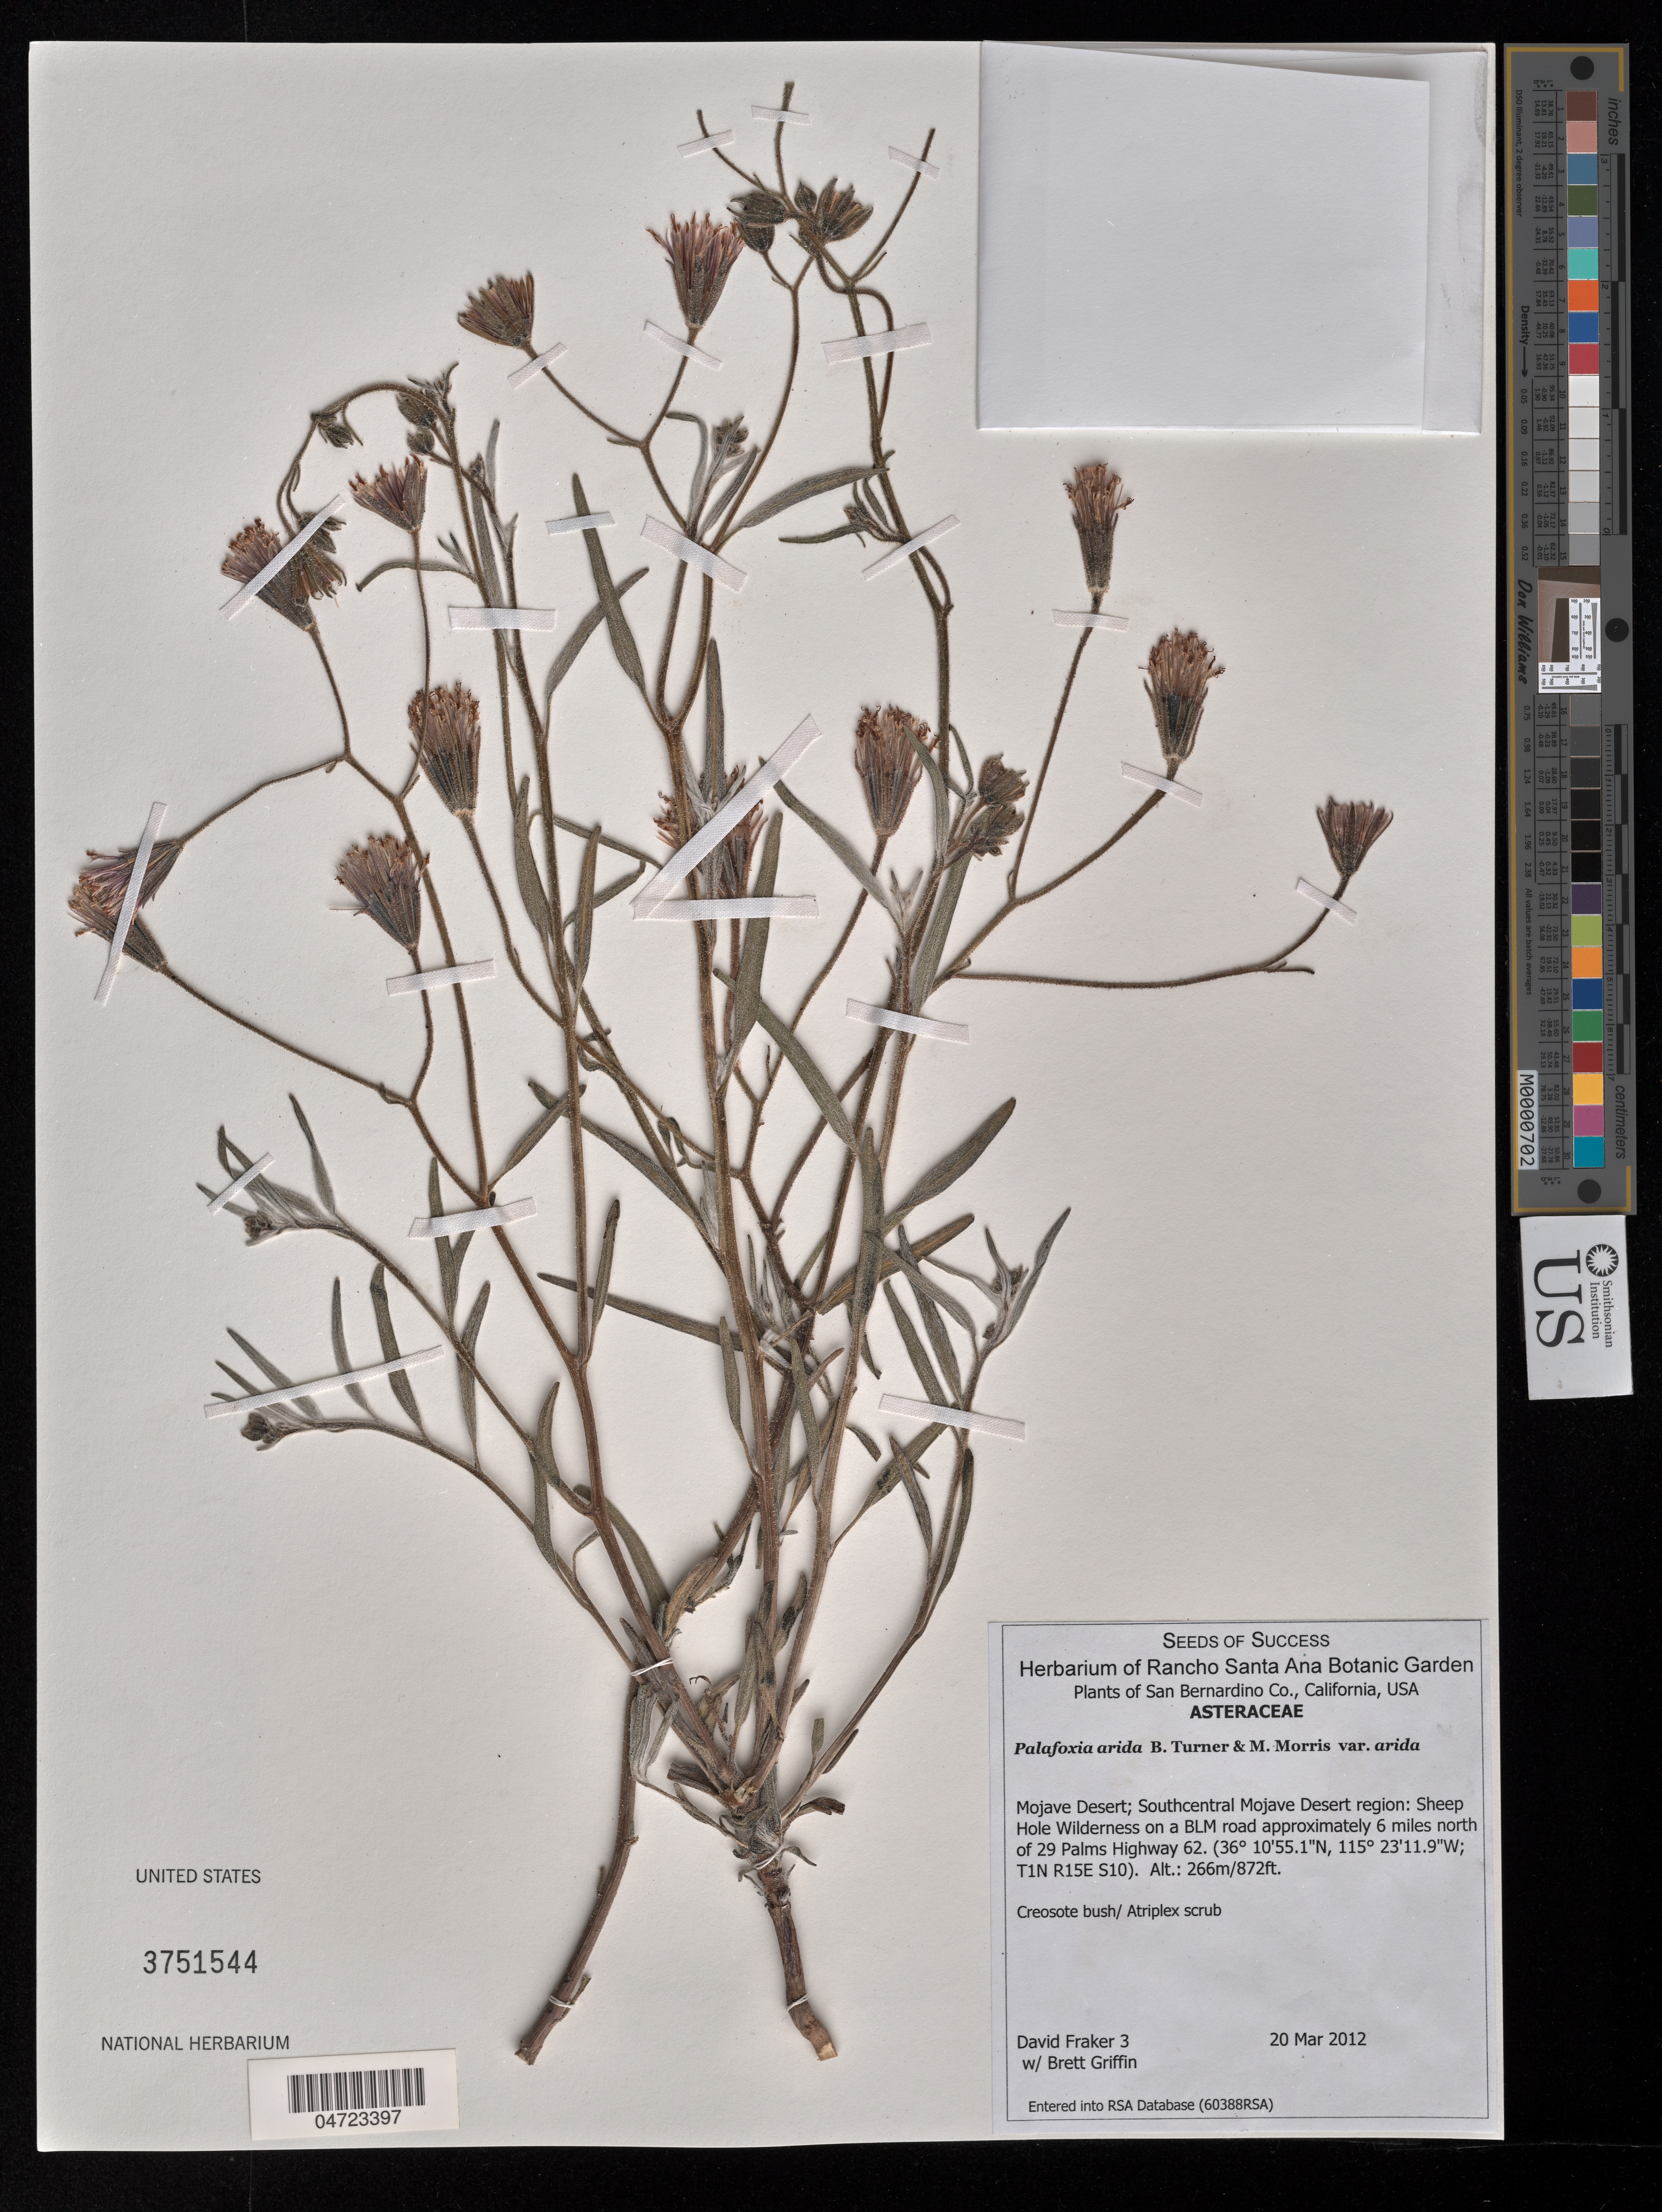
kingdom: Plantae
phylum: Tracheophyta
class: Magnoliopsida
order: Asterales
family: Asteraceae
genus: Palafoxia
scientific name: Palafoxia arida var. arida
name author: B.L. Turner & M.I. Morris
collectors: D. Fraker & B. Griffin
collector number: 3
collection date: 2012-03-20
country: United States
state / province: California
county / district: San Bernardino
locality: San Bernardino Co. Mojave Desert; Southcentral Mojave Desert region: Sheep Hole Wilderness on a BLM road approximately 6 miles north of 29 Palms Highway 62. (T1N R15E S10).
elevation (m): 266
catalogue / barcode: US 3751544